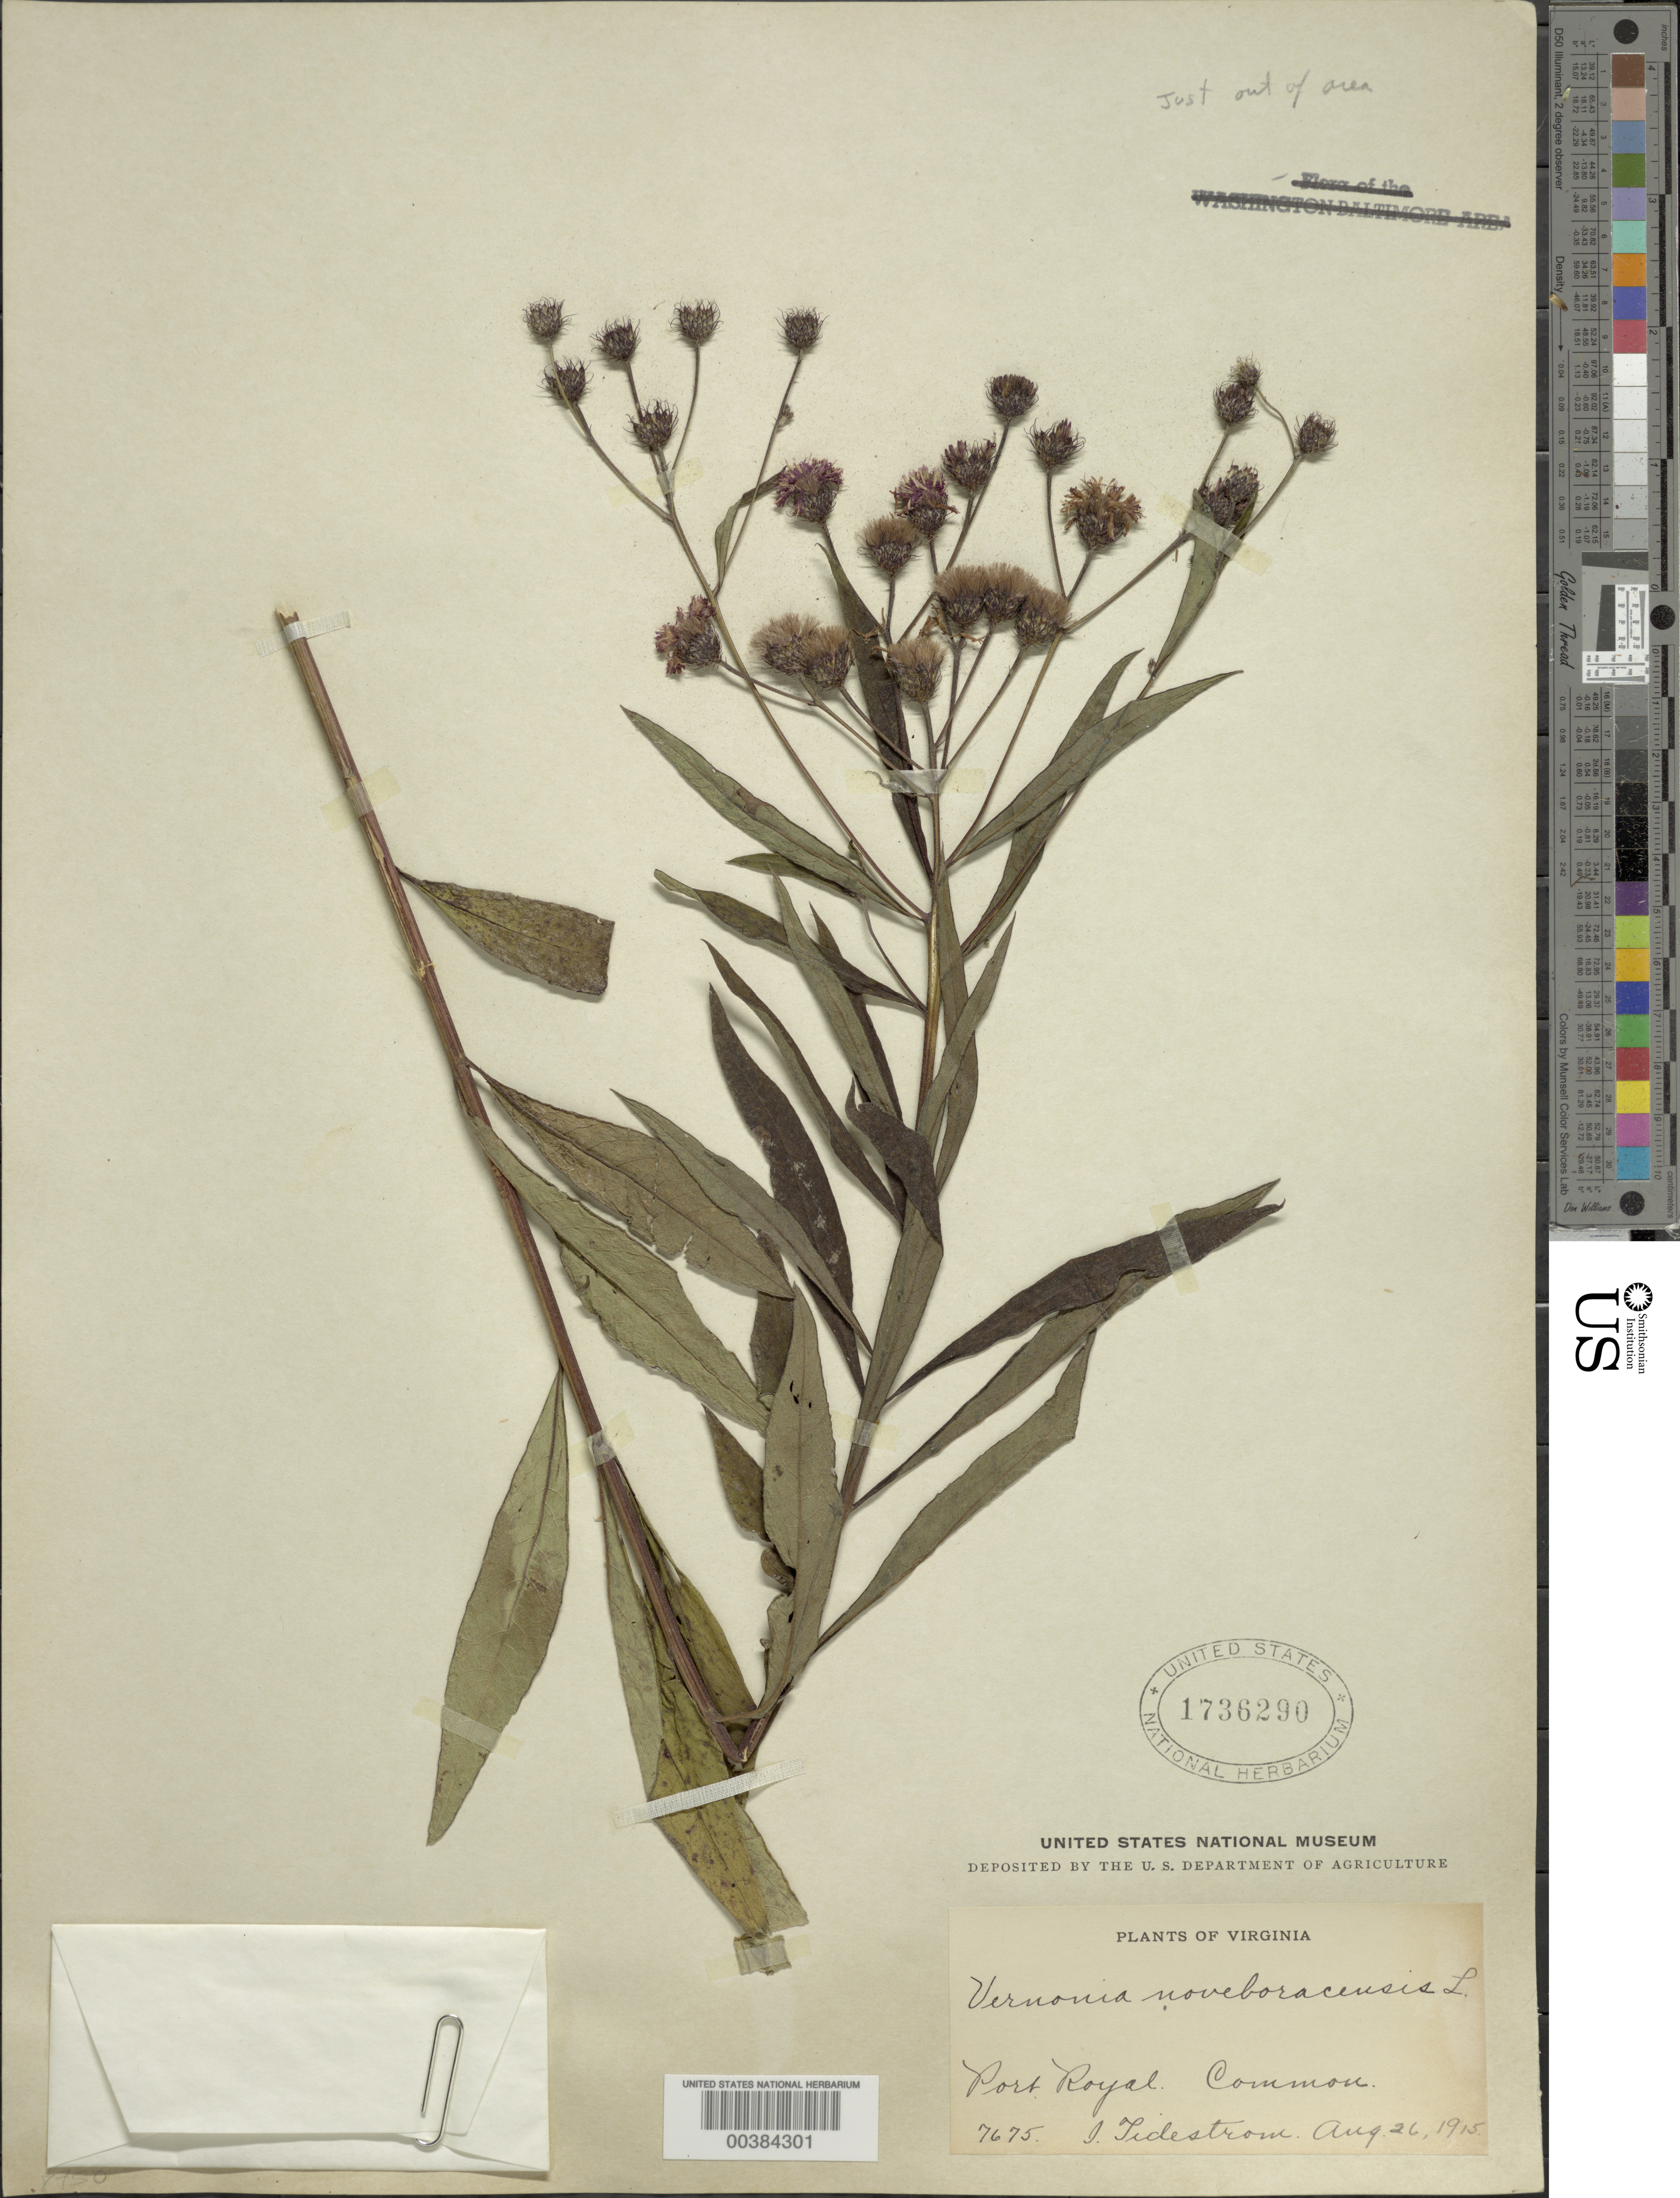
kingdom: Plantae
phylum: Tracheophyta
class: Magnoliopsida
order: Asterales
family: Asteraceae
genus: Vernonia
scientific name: Vernonia noveboracensis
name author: (L.) Michx.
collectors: I. F. Tidestrom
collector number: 7675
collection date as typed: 26 Aug 1915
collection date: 1915-08-26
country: United States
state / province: Virginia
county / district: Caroline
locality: Port royal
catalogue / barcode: US 1736290